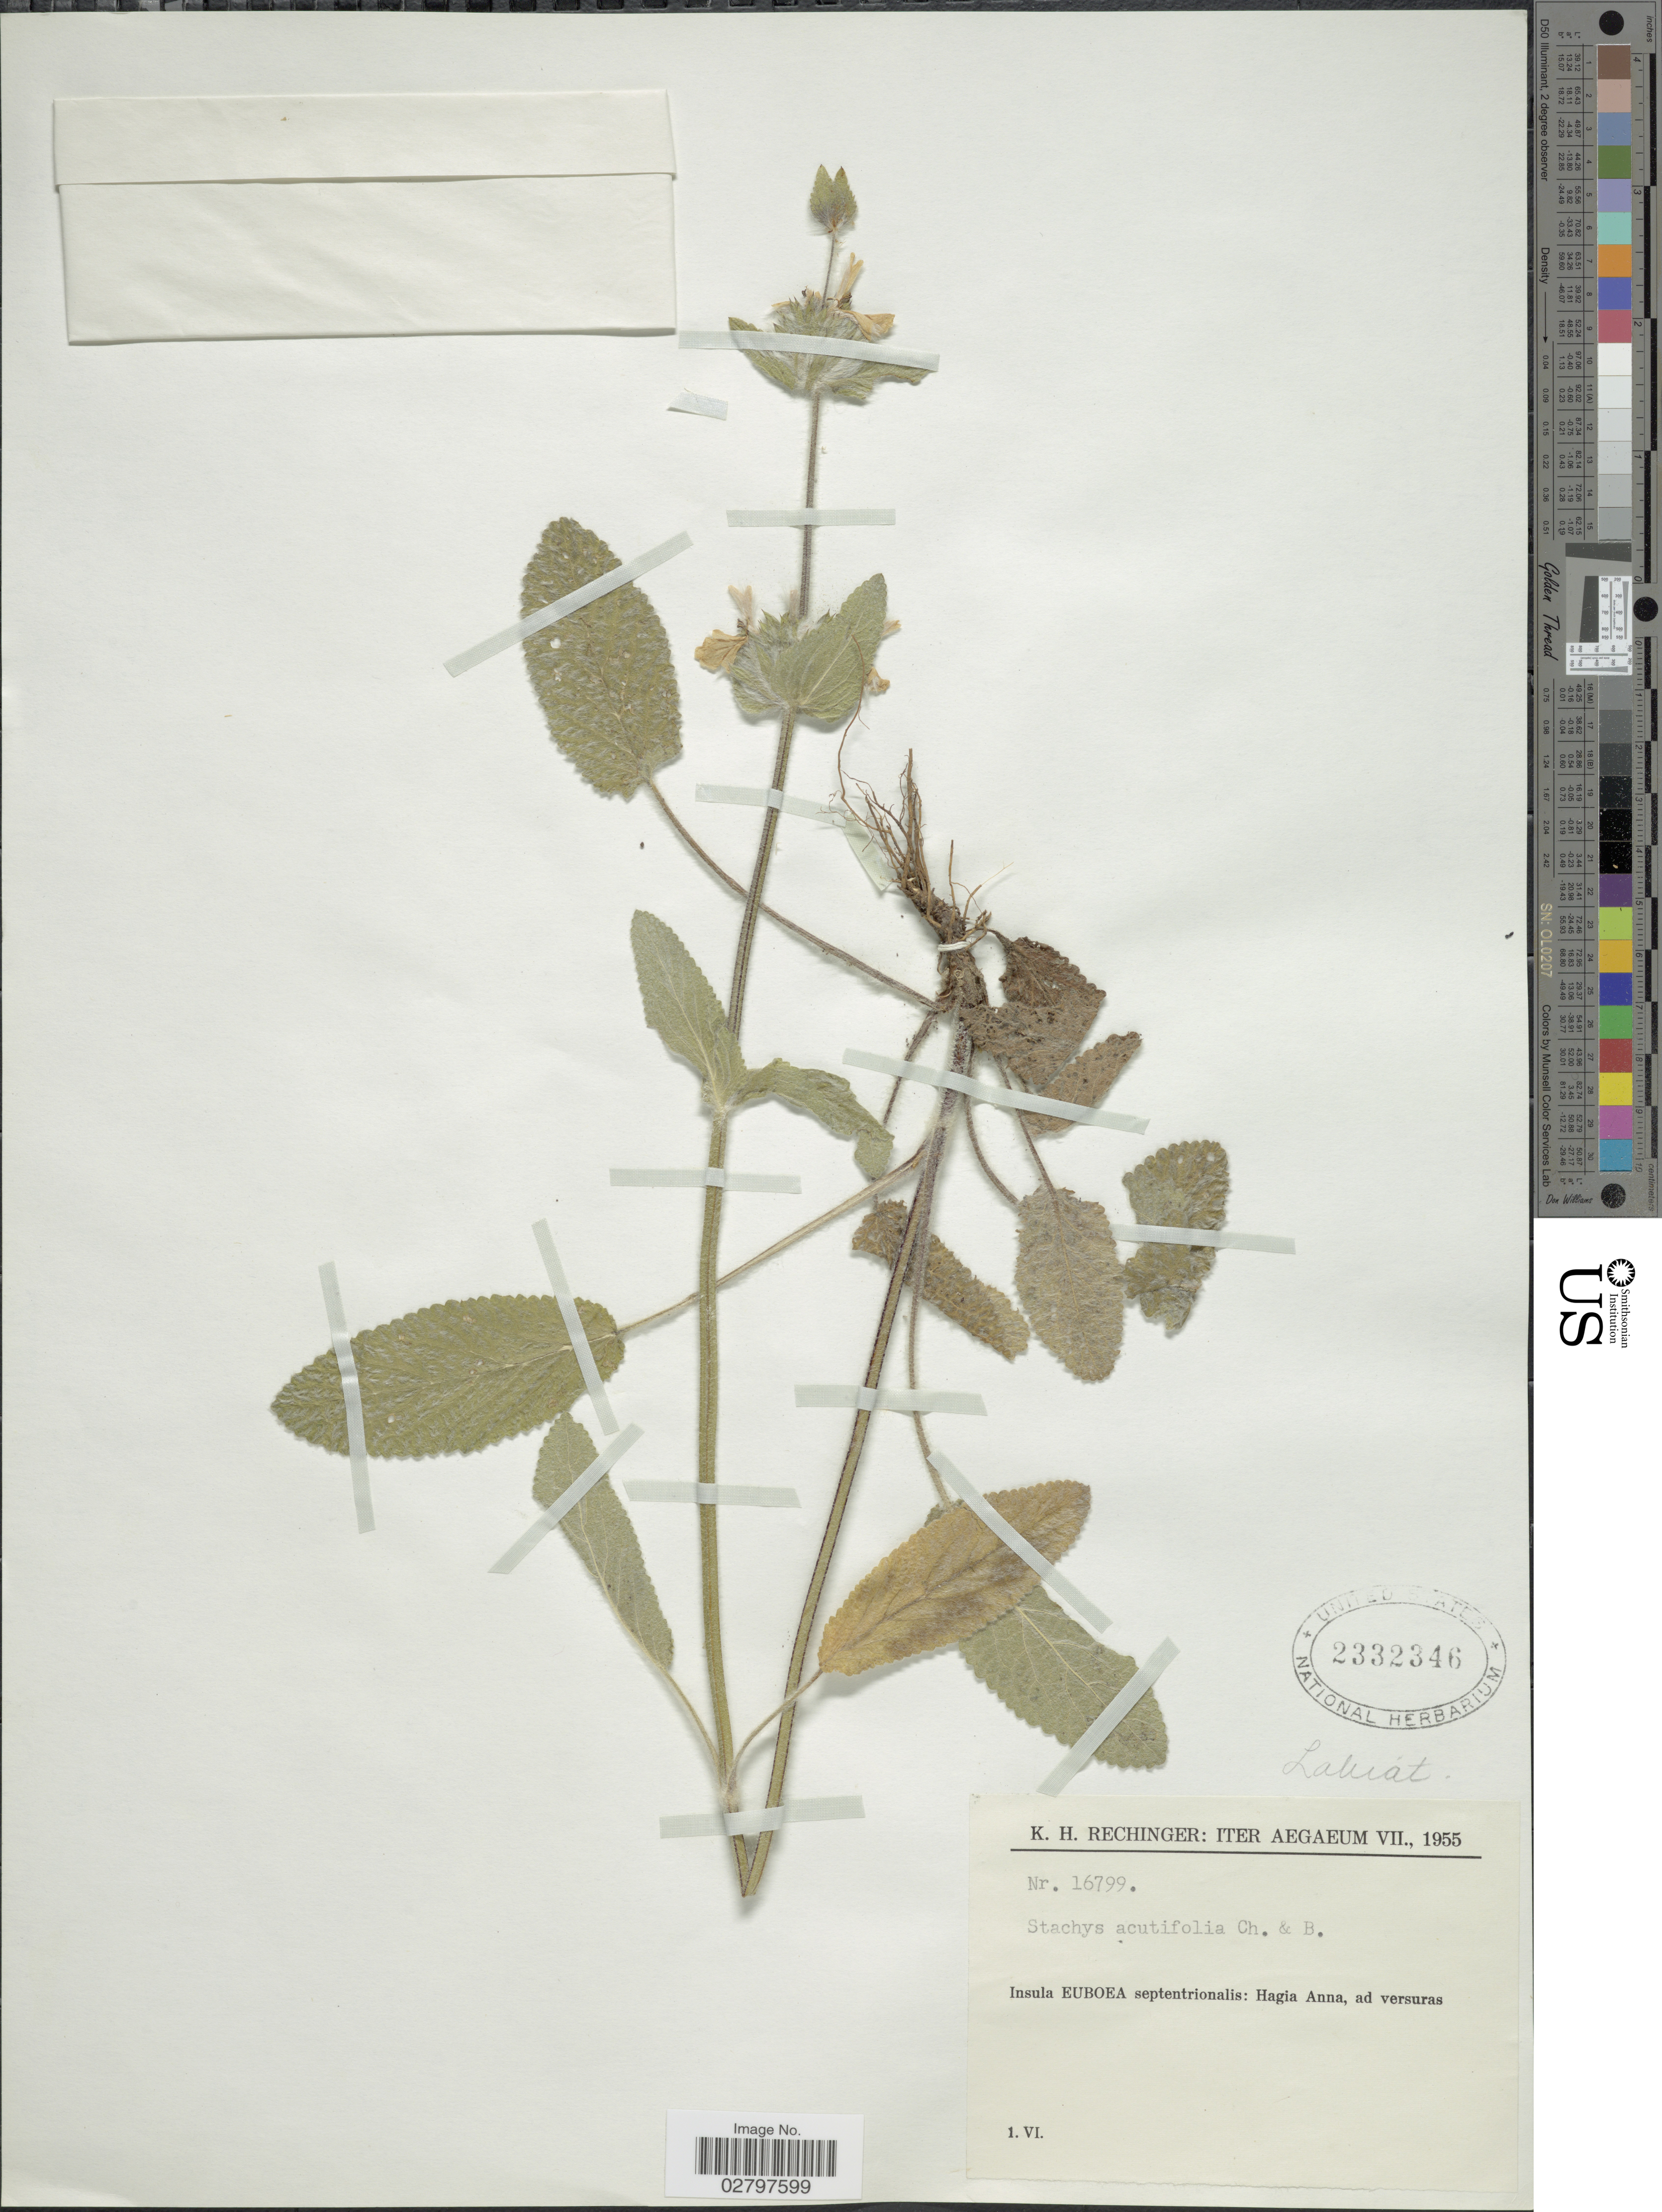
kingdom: Plantae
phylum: Tracheophyta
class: Magnoliopsida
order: Lamiales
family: Lamiaceae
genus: Stachys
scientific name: Stachys acutifolia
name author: Link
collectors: K. H. Rechinger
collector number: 16799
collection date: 1955-06-01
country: Greece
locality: Aegaeum, Insula Euboea septentrionalis: Hagia Anna, ad versuras.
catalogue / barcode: US 2332346